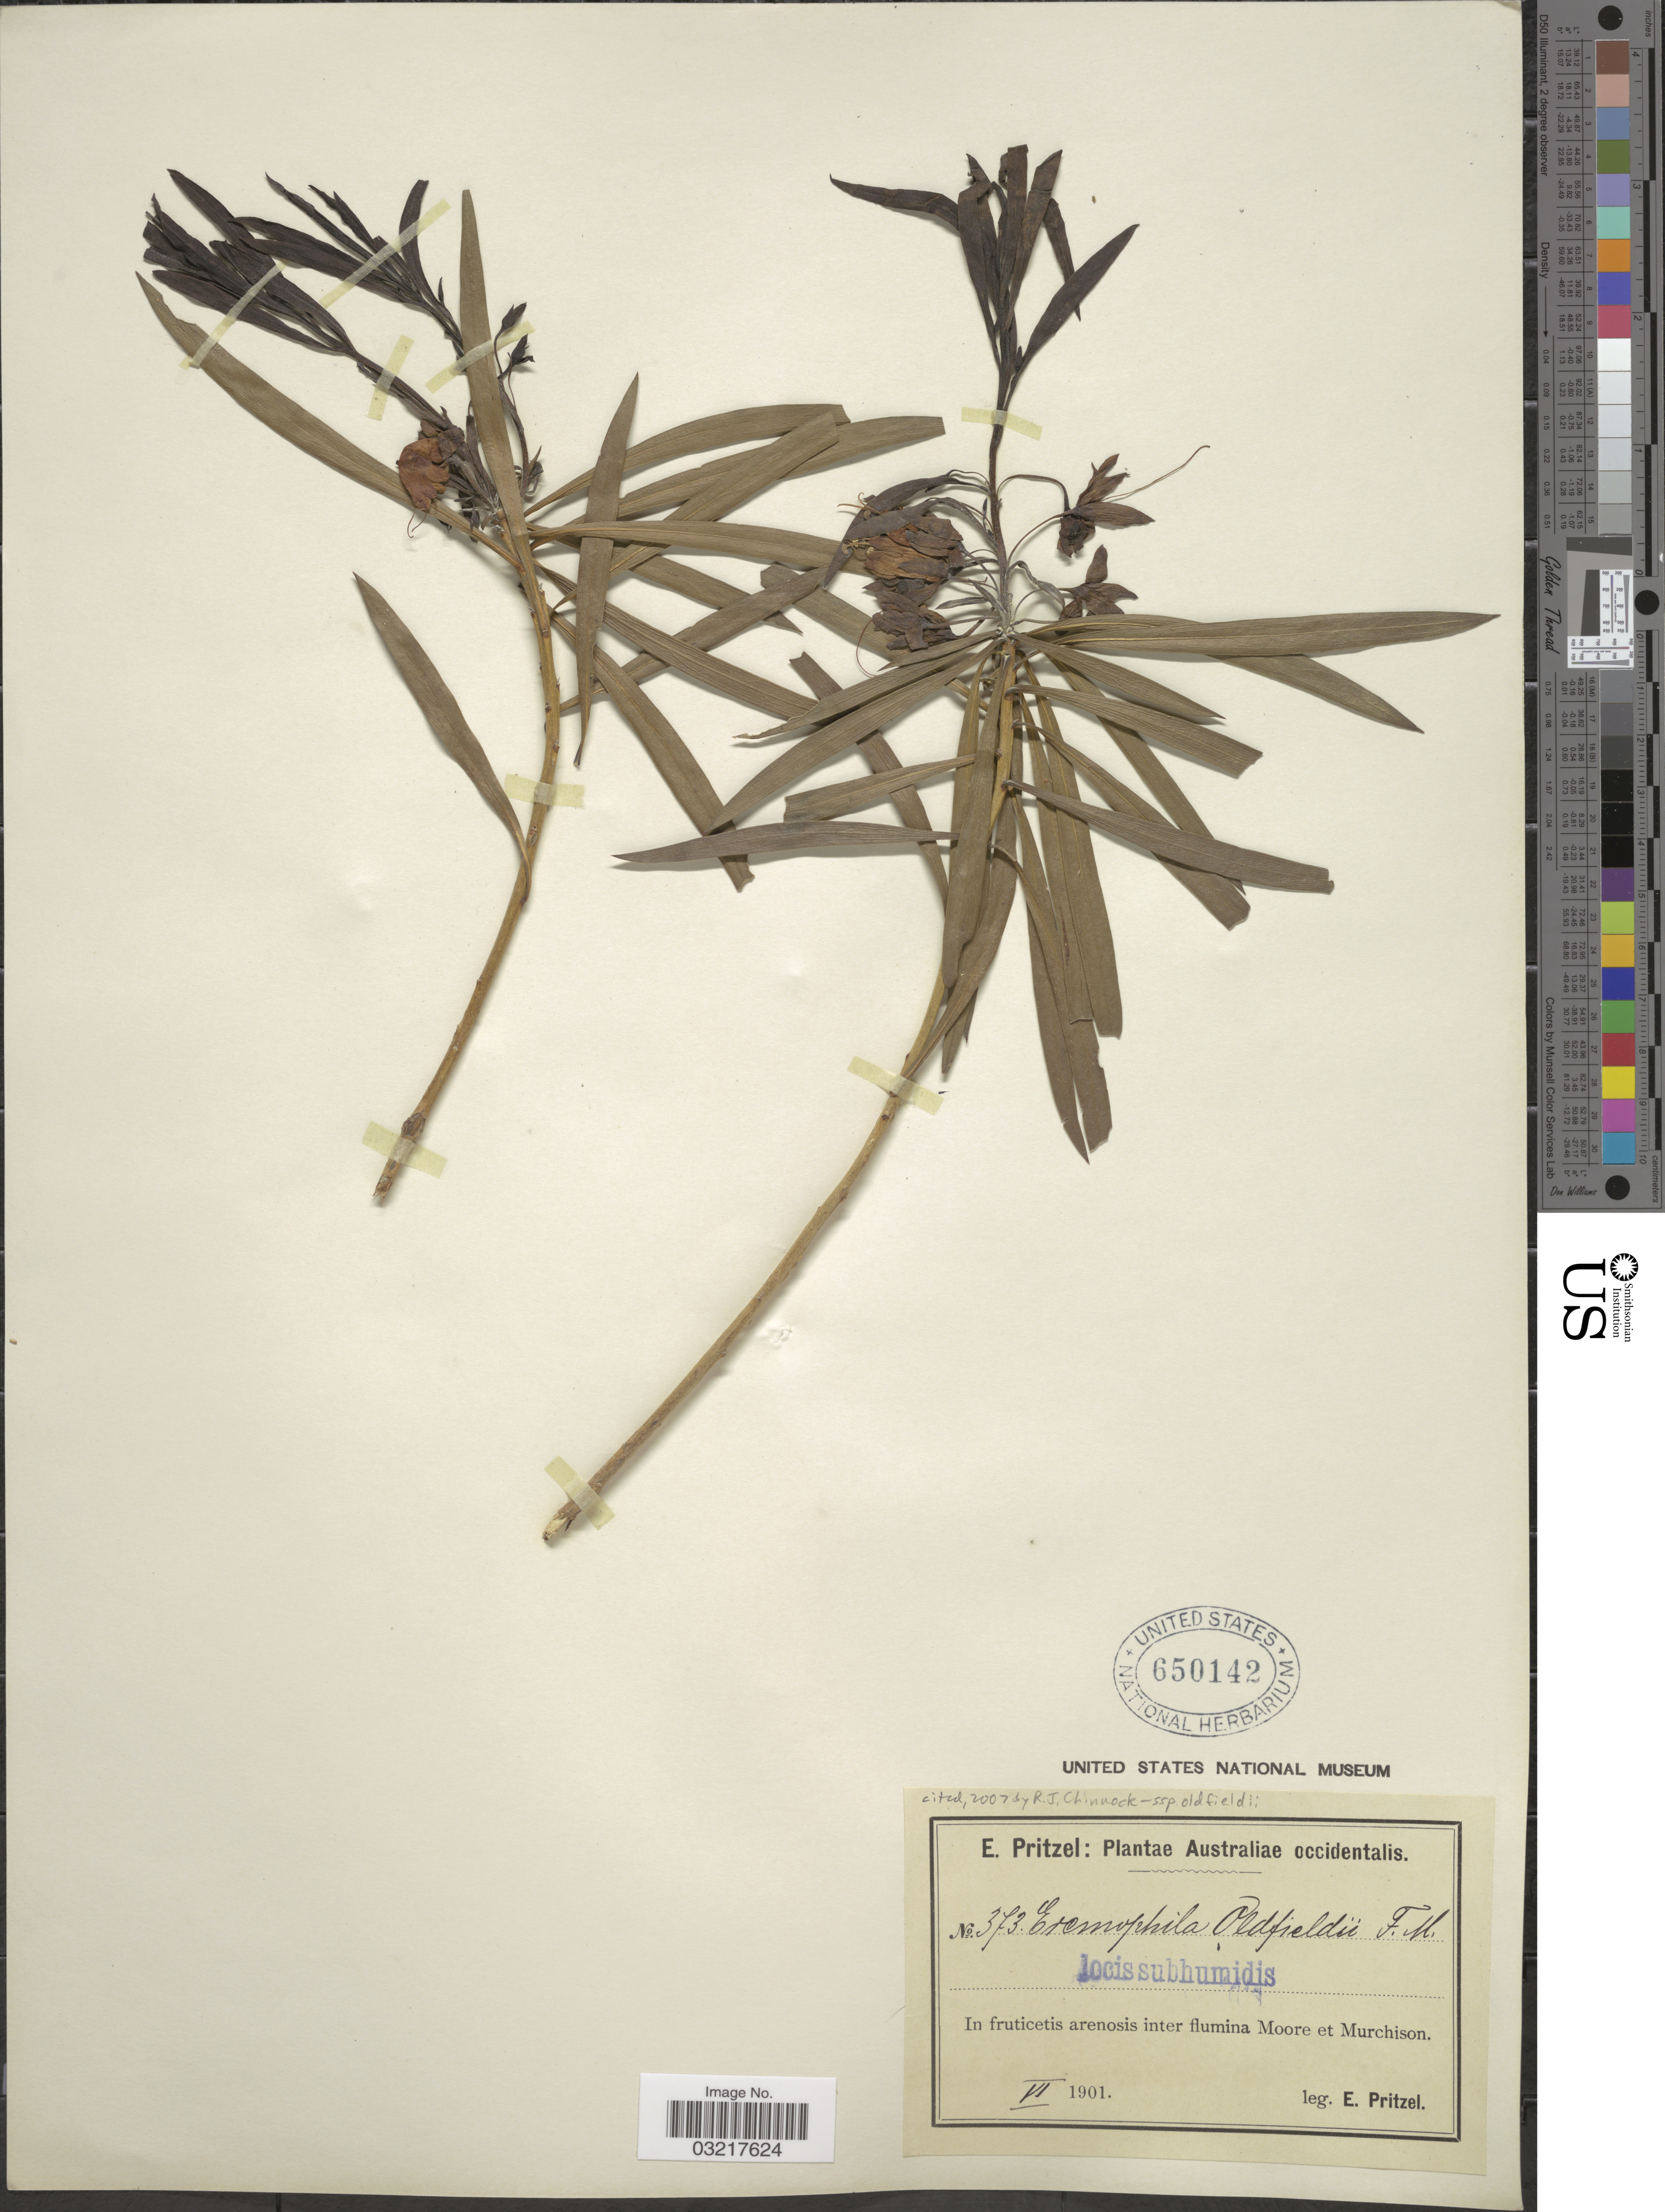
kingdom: Plantae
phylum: Tracheophyta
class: Magnoliopsida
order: Lamiales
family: Scrophulariaceae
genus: Eremophila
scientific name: Eremophila oldfieldii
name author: F. Muell.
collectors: E. G. Pritzel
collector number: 373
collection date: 1901-06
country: Australia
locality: Australiae occidentalis. In fruticetis arenosis inter flumina Moore et Murchison.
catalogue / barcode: US 650142